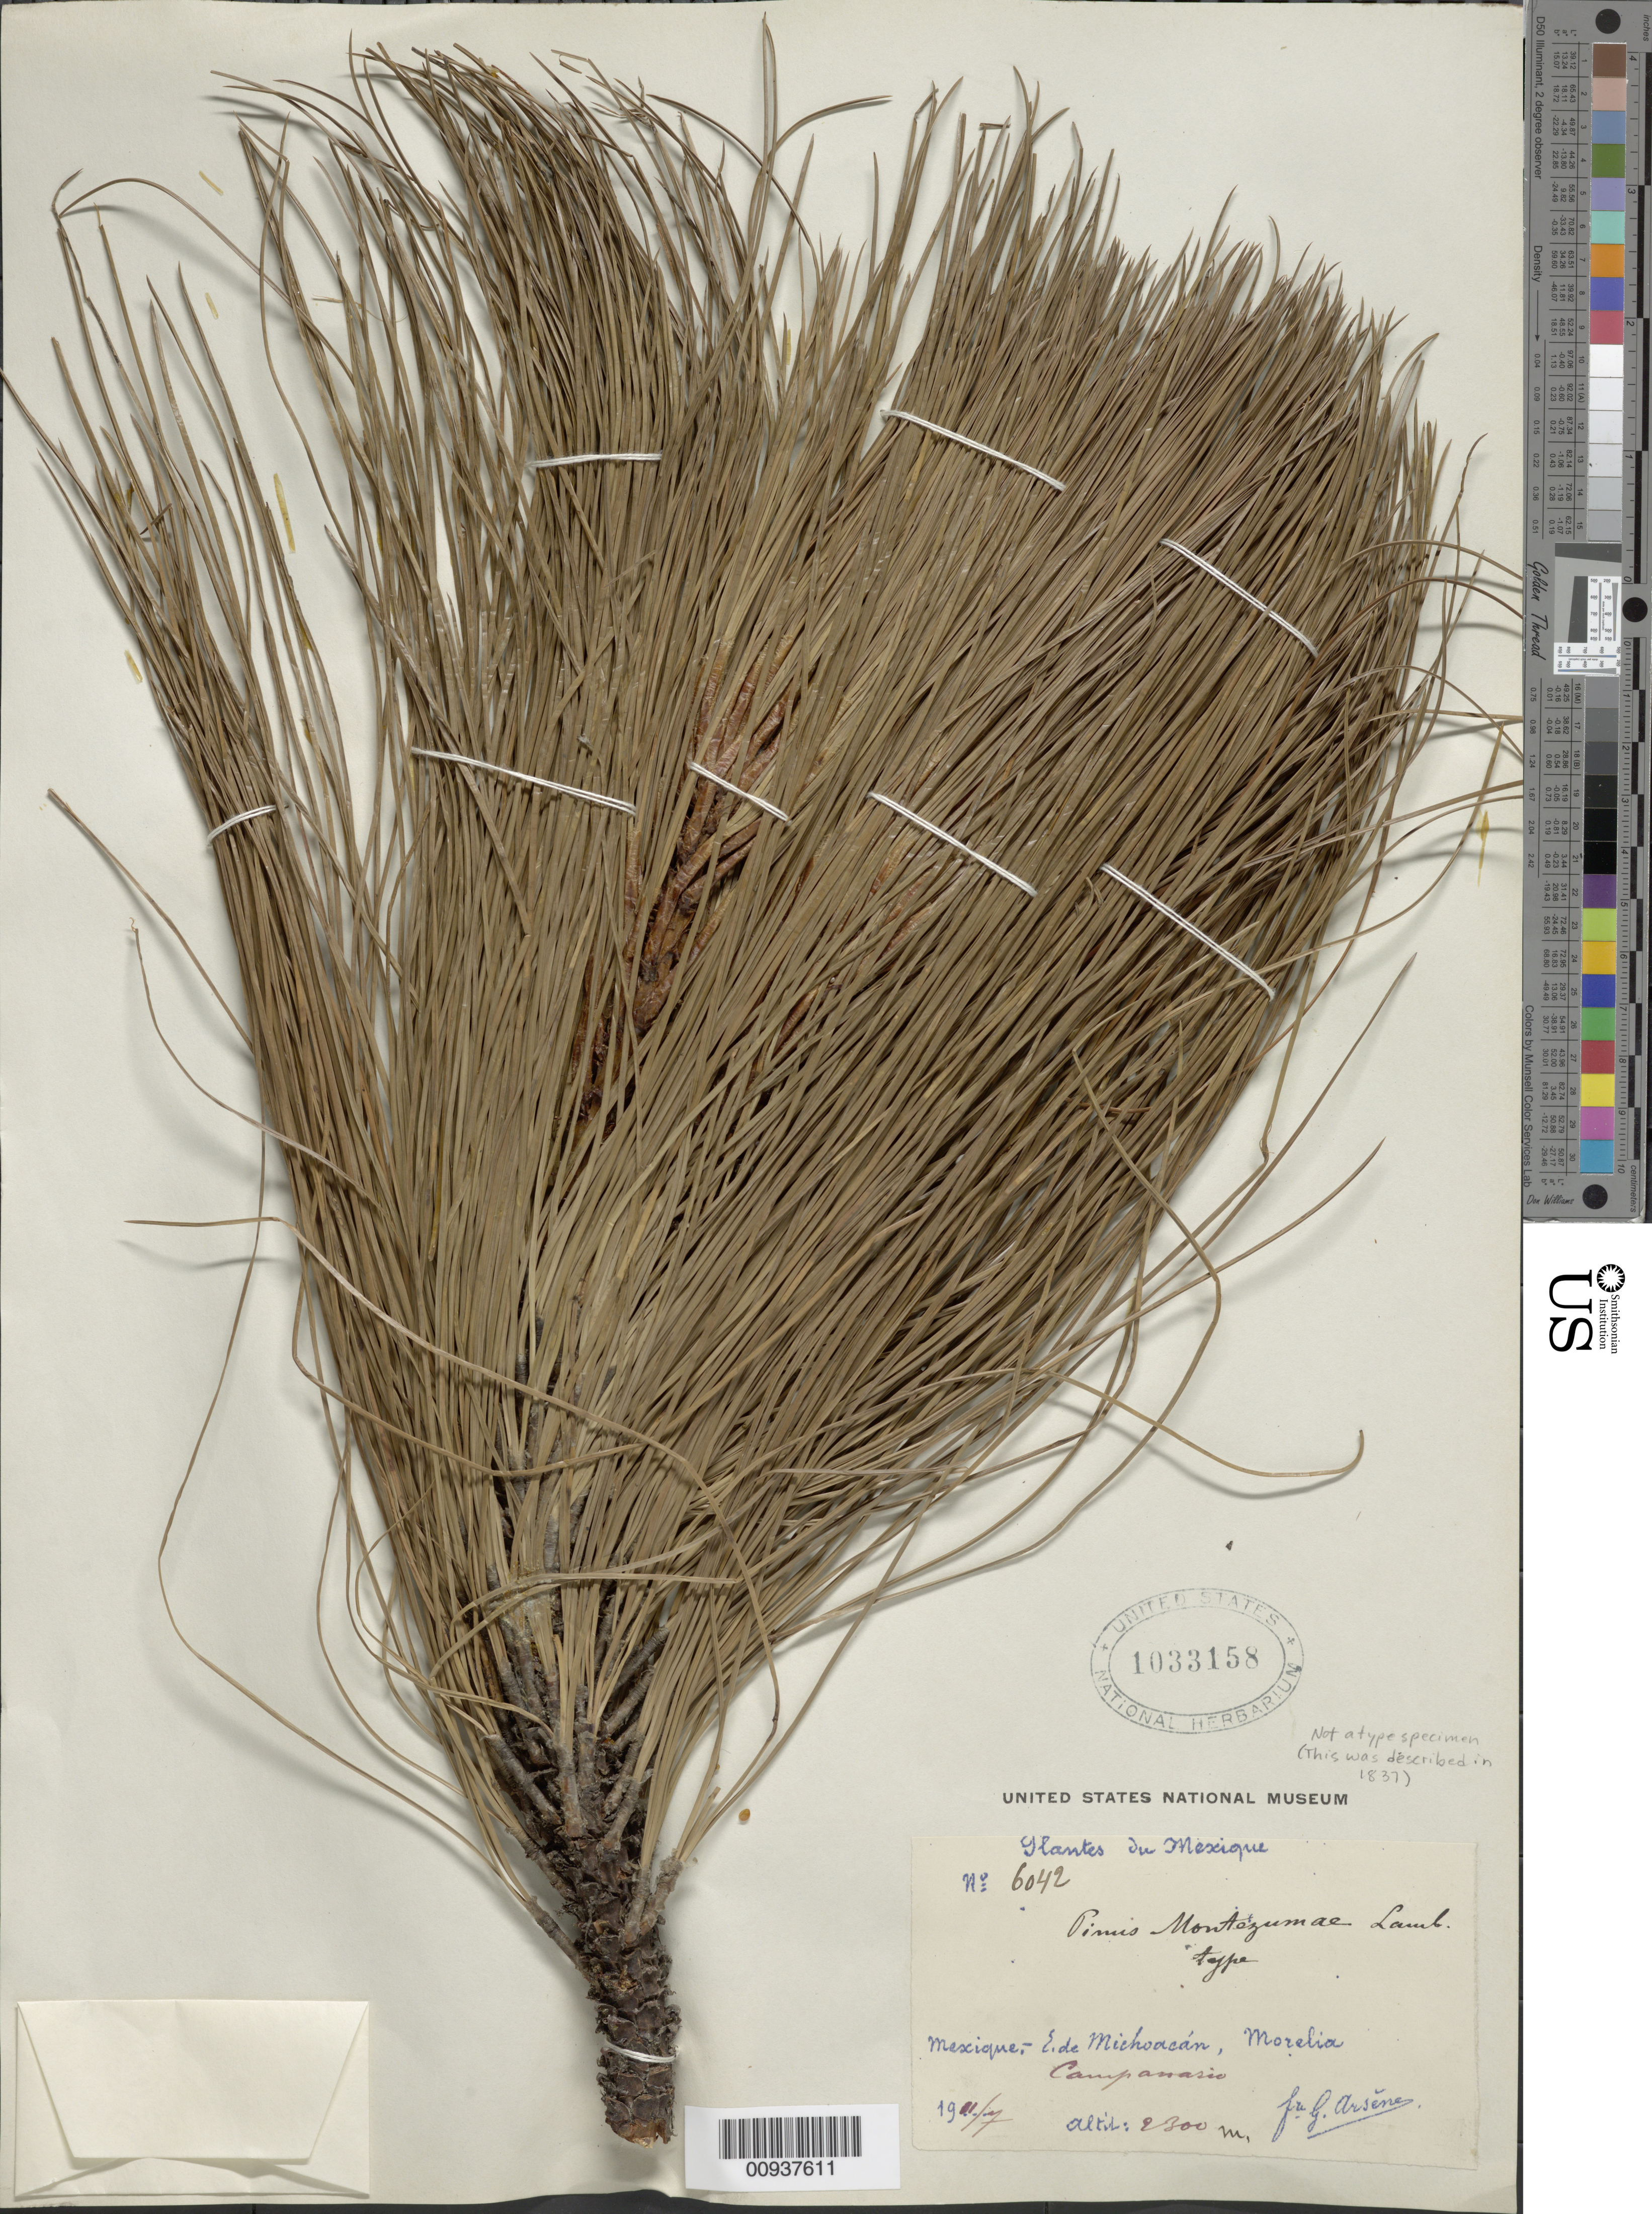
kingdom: Plantae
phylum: Tracheophyta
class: Pinopsida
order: Pinales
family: Pinaceae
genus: Pinus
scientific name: Pinus montezumae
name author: Lamb.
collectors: Bro. G. Arsène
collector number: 6042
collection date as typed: Jul 1911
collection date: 1911-07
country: Mexico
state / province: Michoacán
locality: Campanario. Morelia.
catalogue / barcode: US 1033158